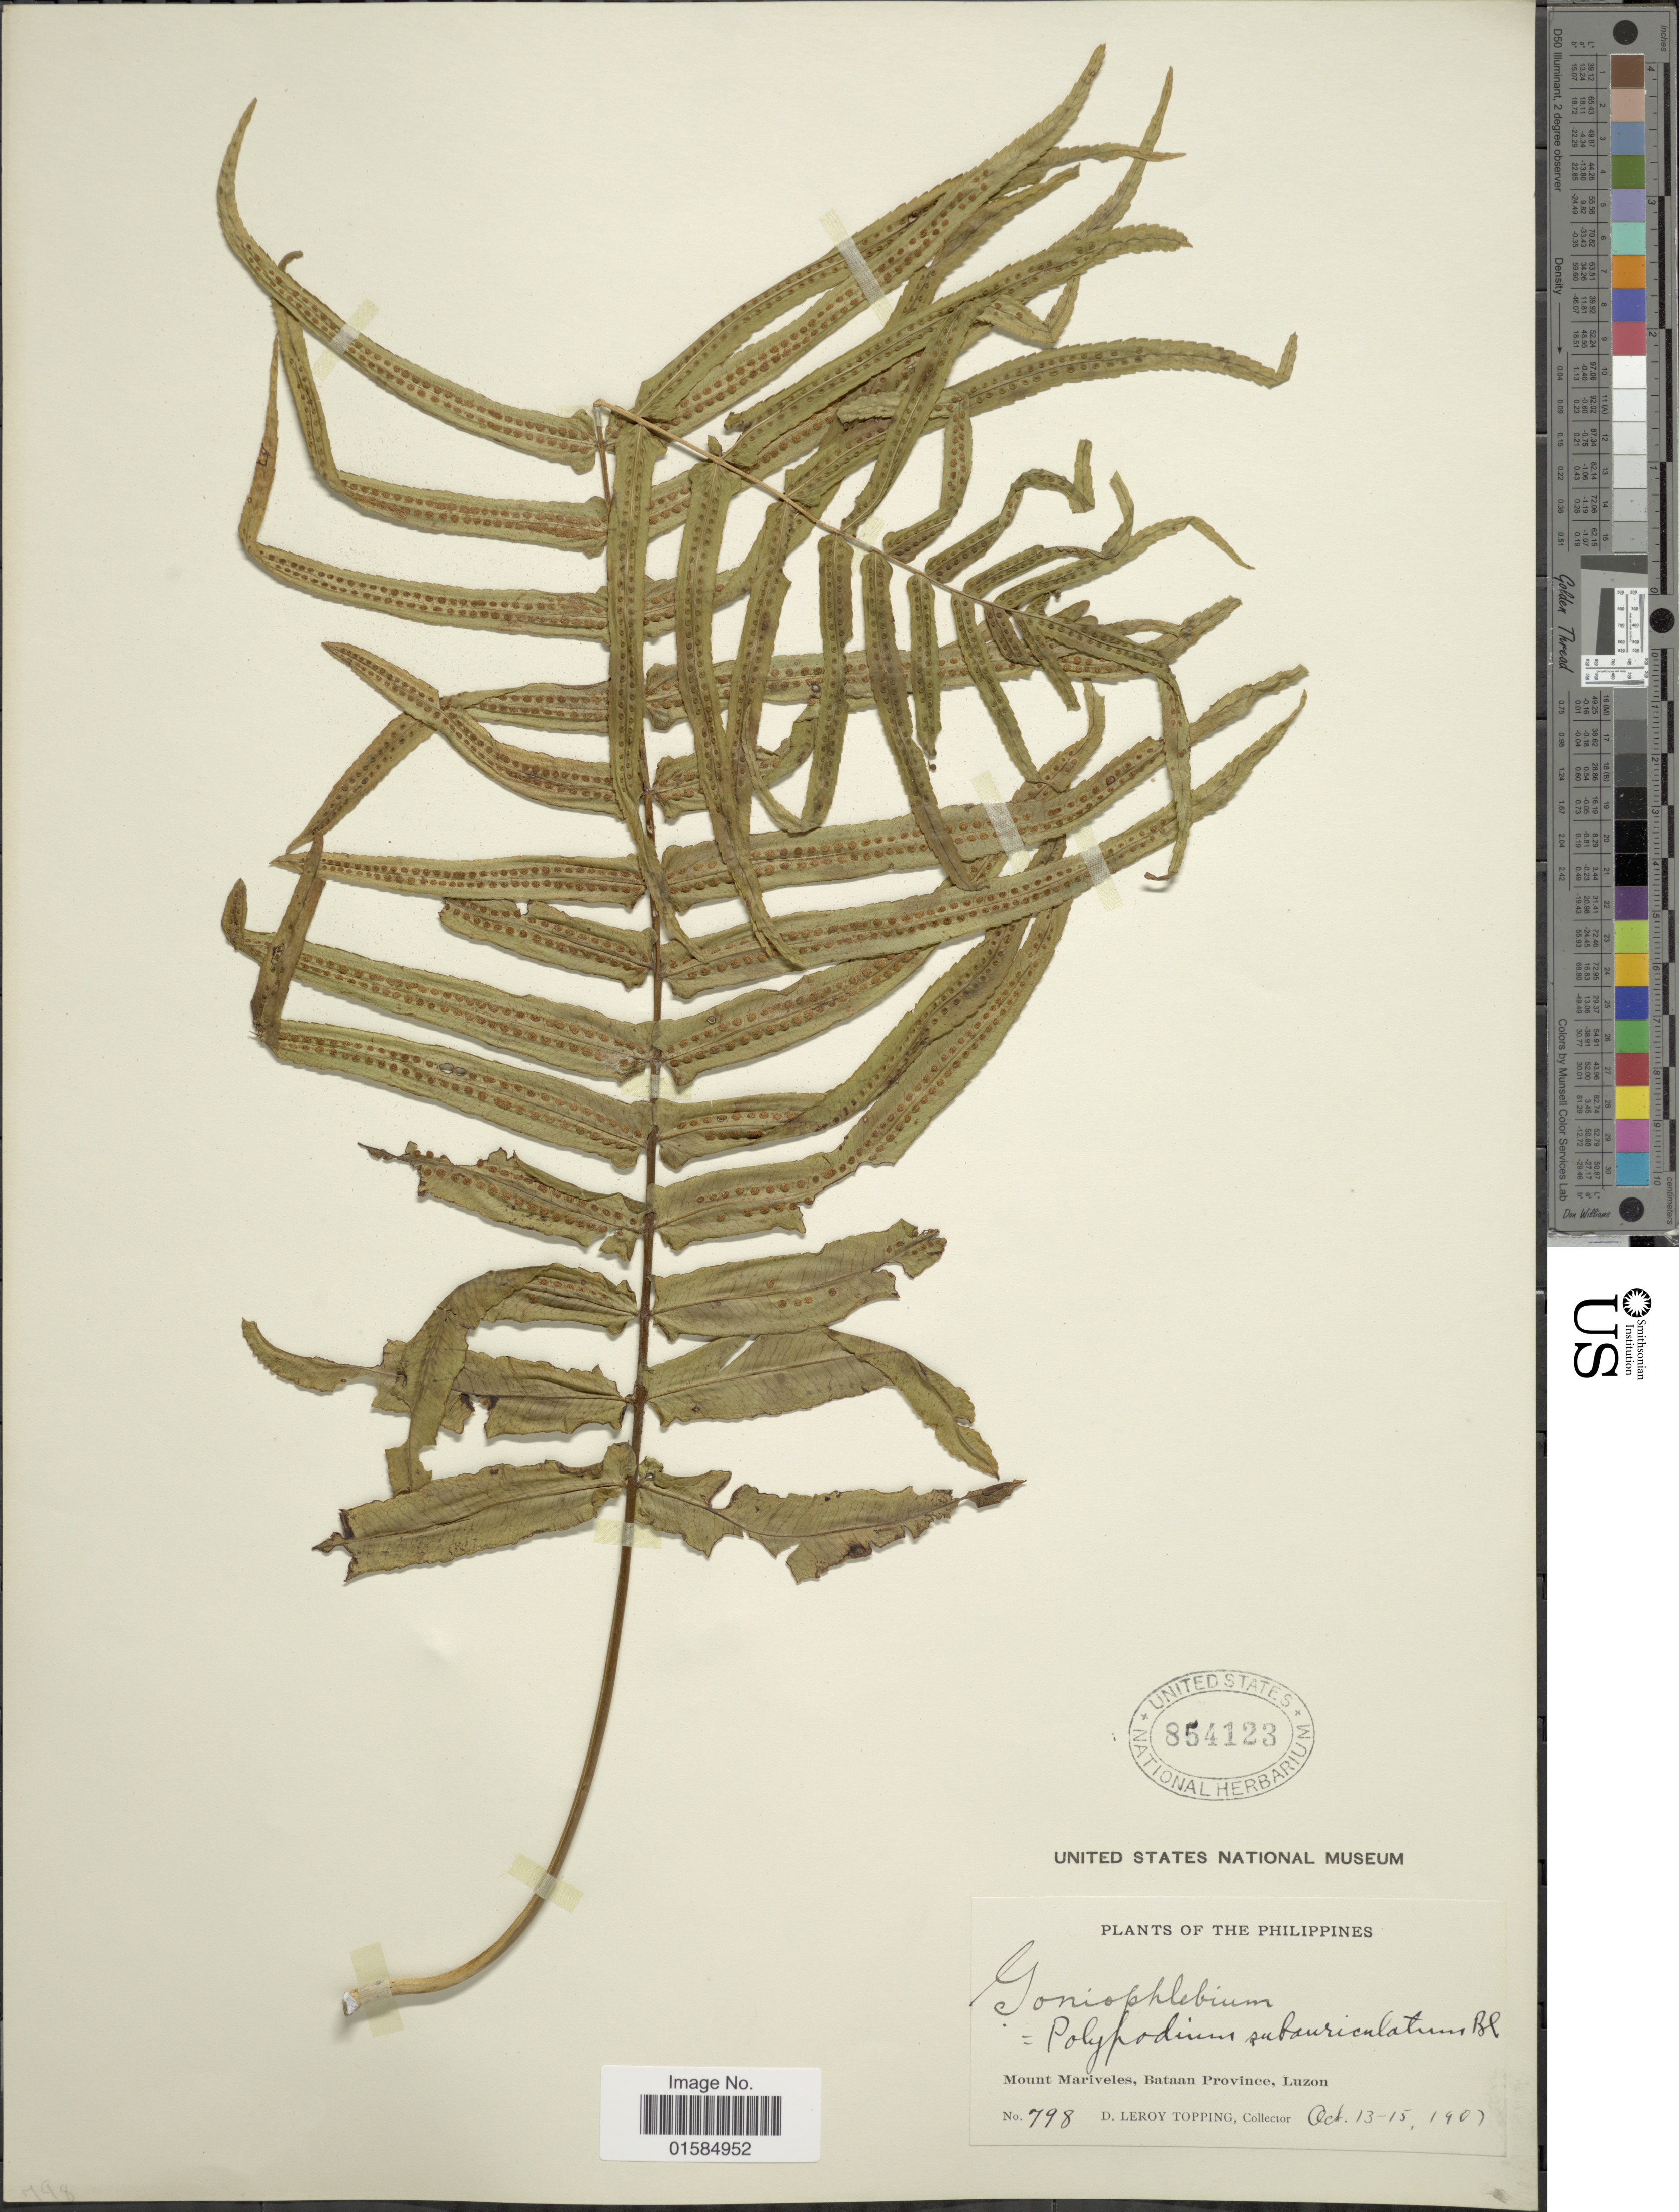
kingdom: Plantae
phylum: Tracheophyta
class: Polypodiopsida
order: Polypodiales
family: Polypodiaceae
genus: Goniophlebium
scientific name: Goniophlebium pseudoconnatum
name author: (Copel.) Copel.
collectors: D. L. Topping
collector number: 798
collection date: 1907-10-13/1907-10-15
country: Philippines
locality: Mount Mariveles, Bataan Province, Luzon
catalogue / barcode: US 854123